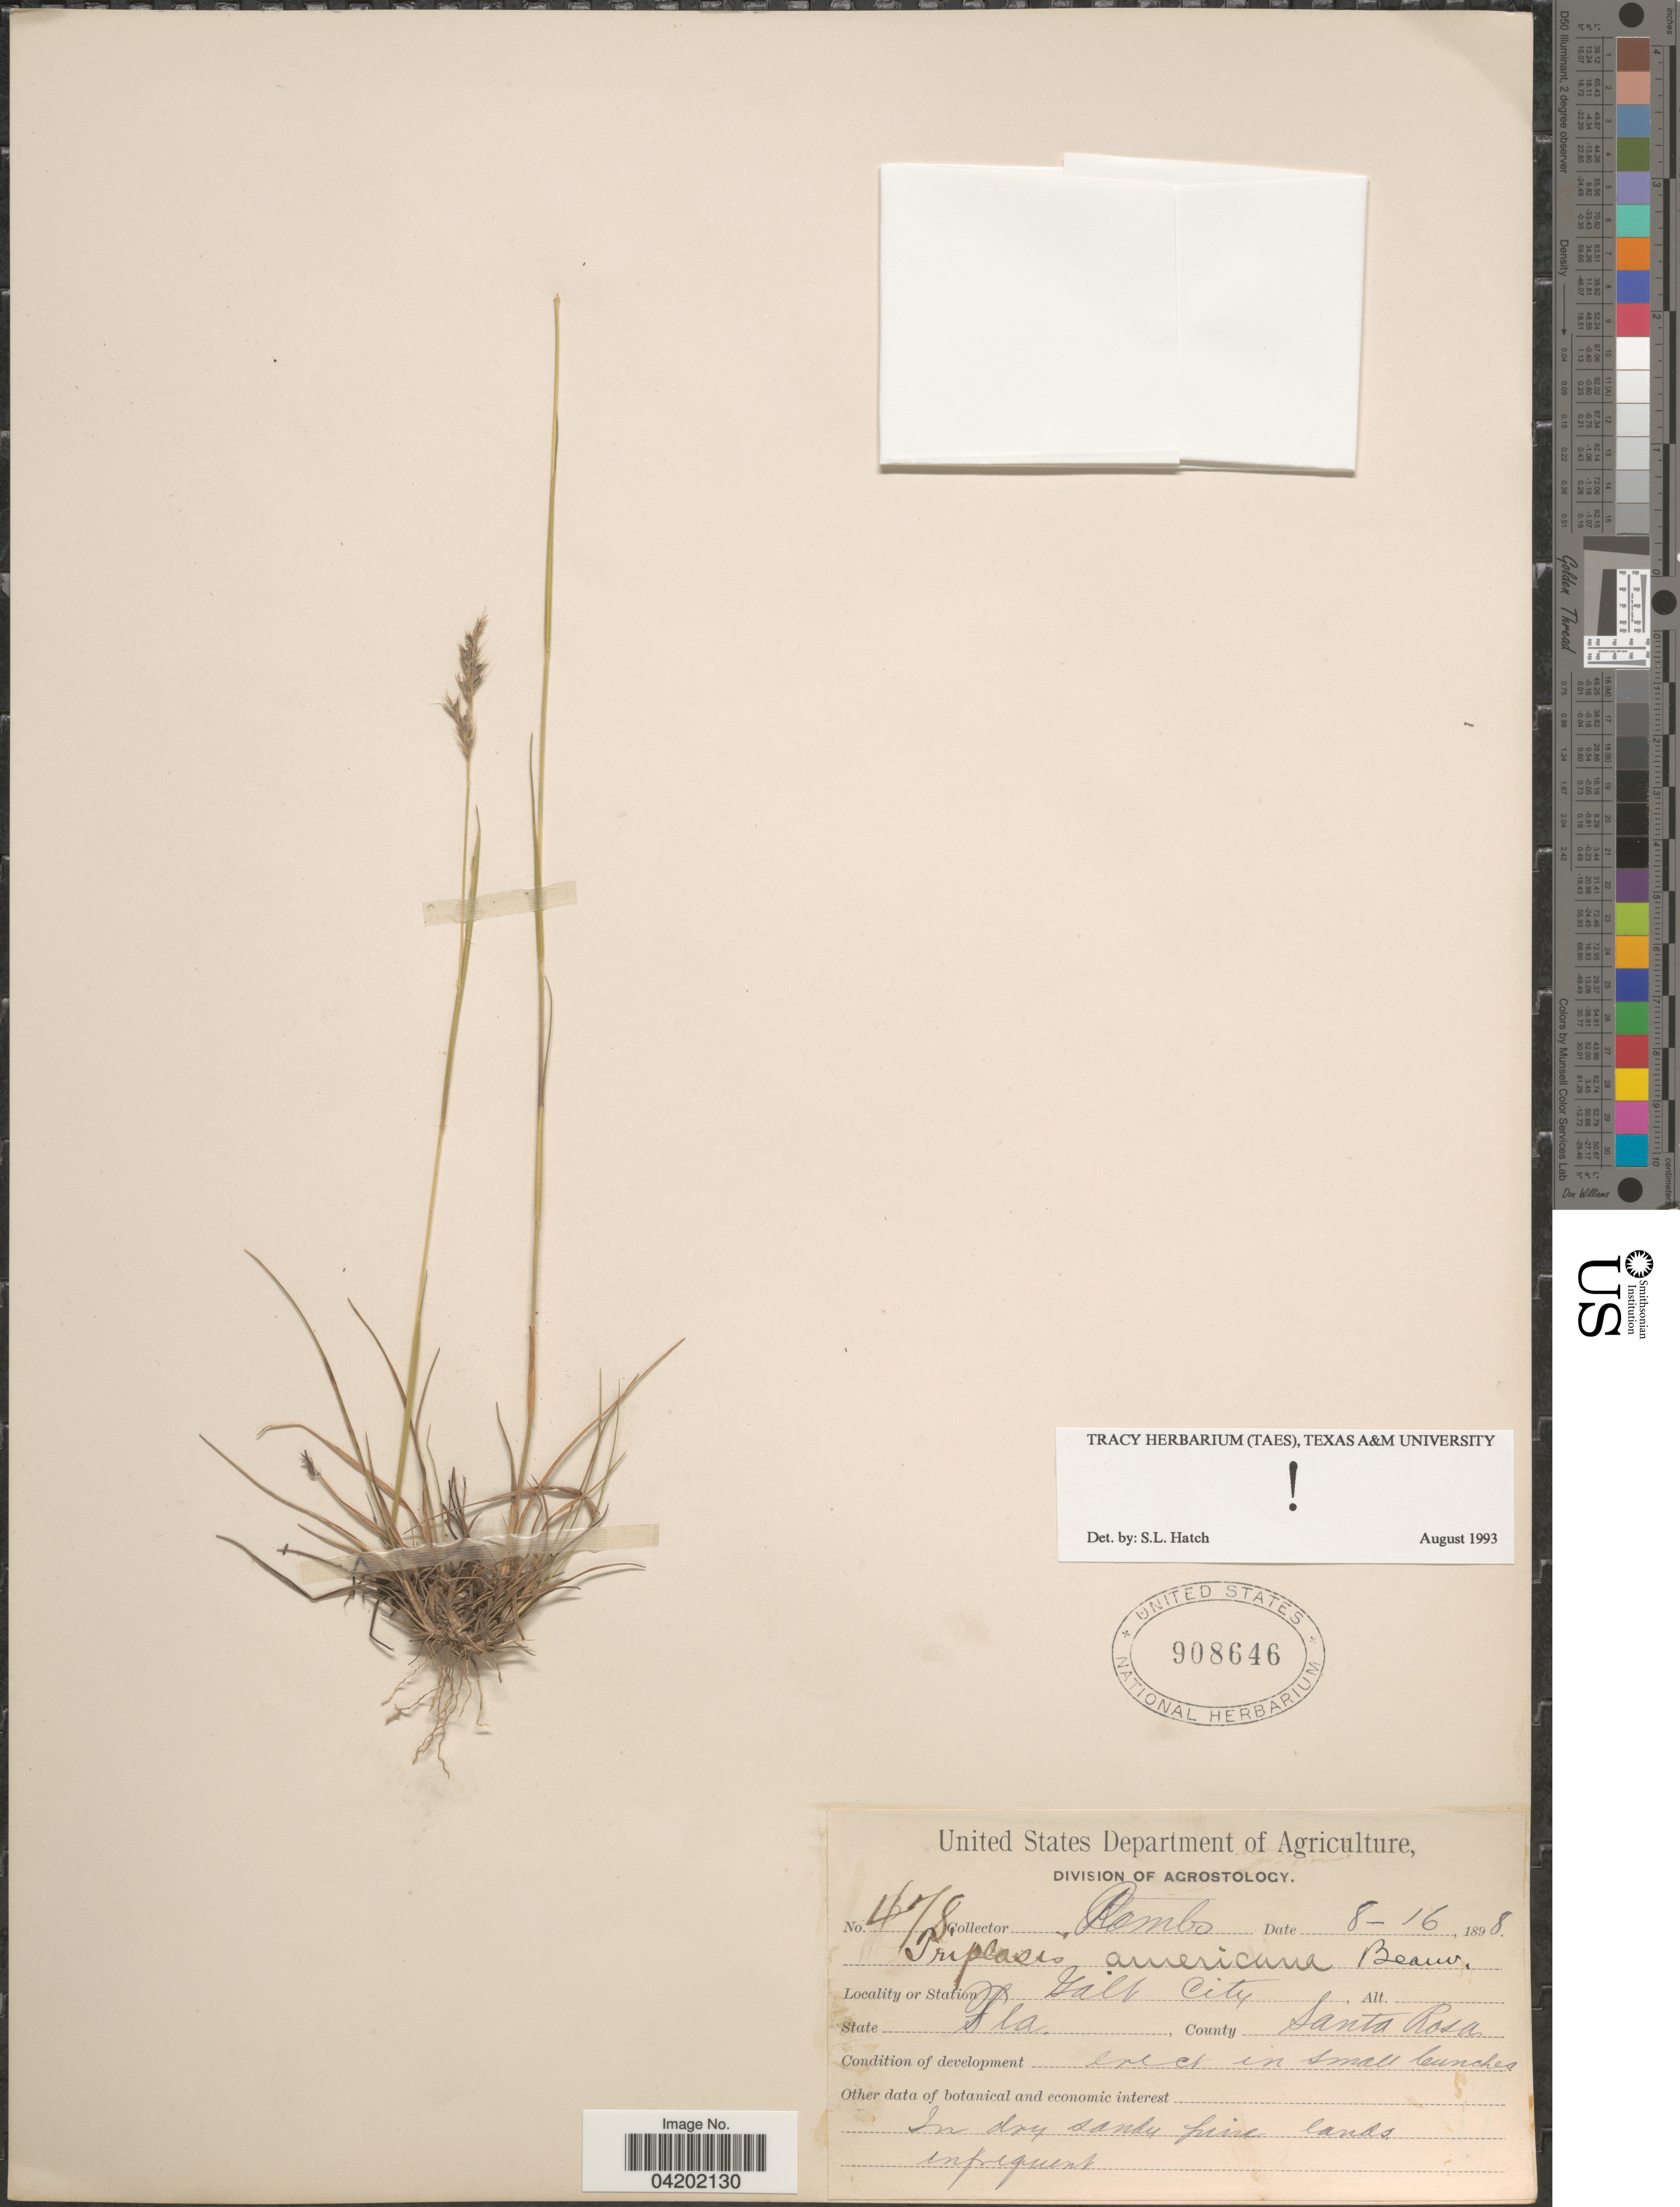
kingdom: Plantae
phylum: Tracheophyta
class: Liliopsida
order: Poales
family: Poaceae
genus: Triplasis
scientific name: Triplasis americana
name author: P. Beauv.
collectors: -. Combs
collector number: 478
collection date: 1898-08-16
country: United States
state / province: Florida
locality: Galb City. County Santa Rosa.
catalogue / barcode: US 908646